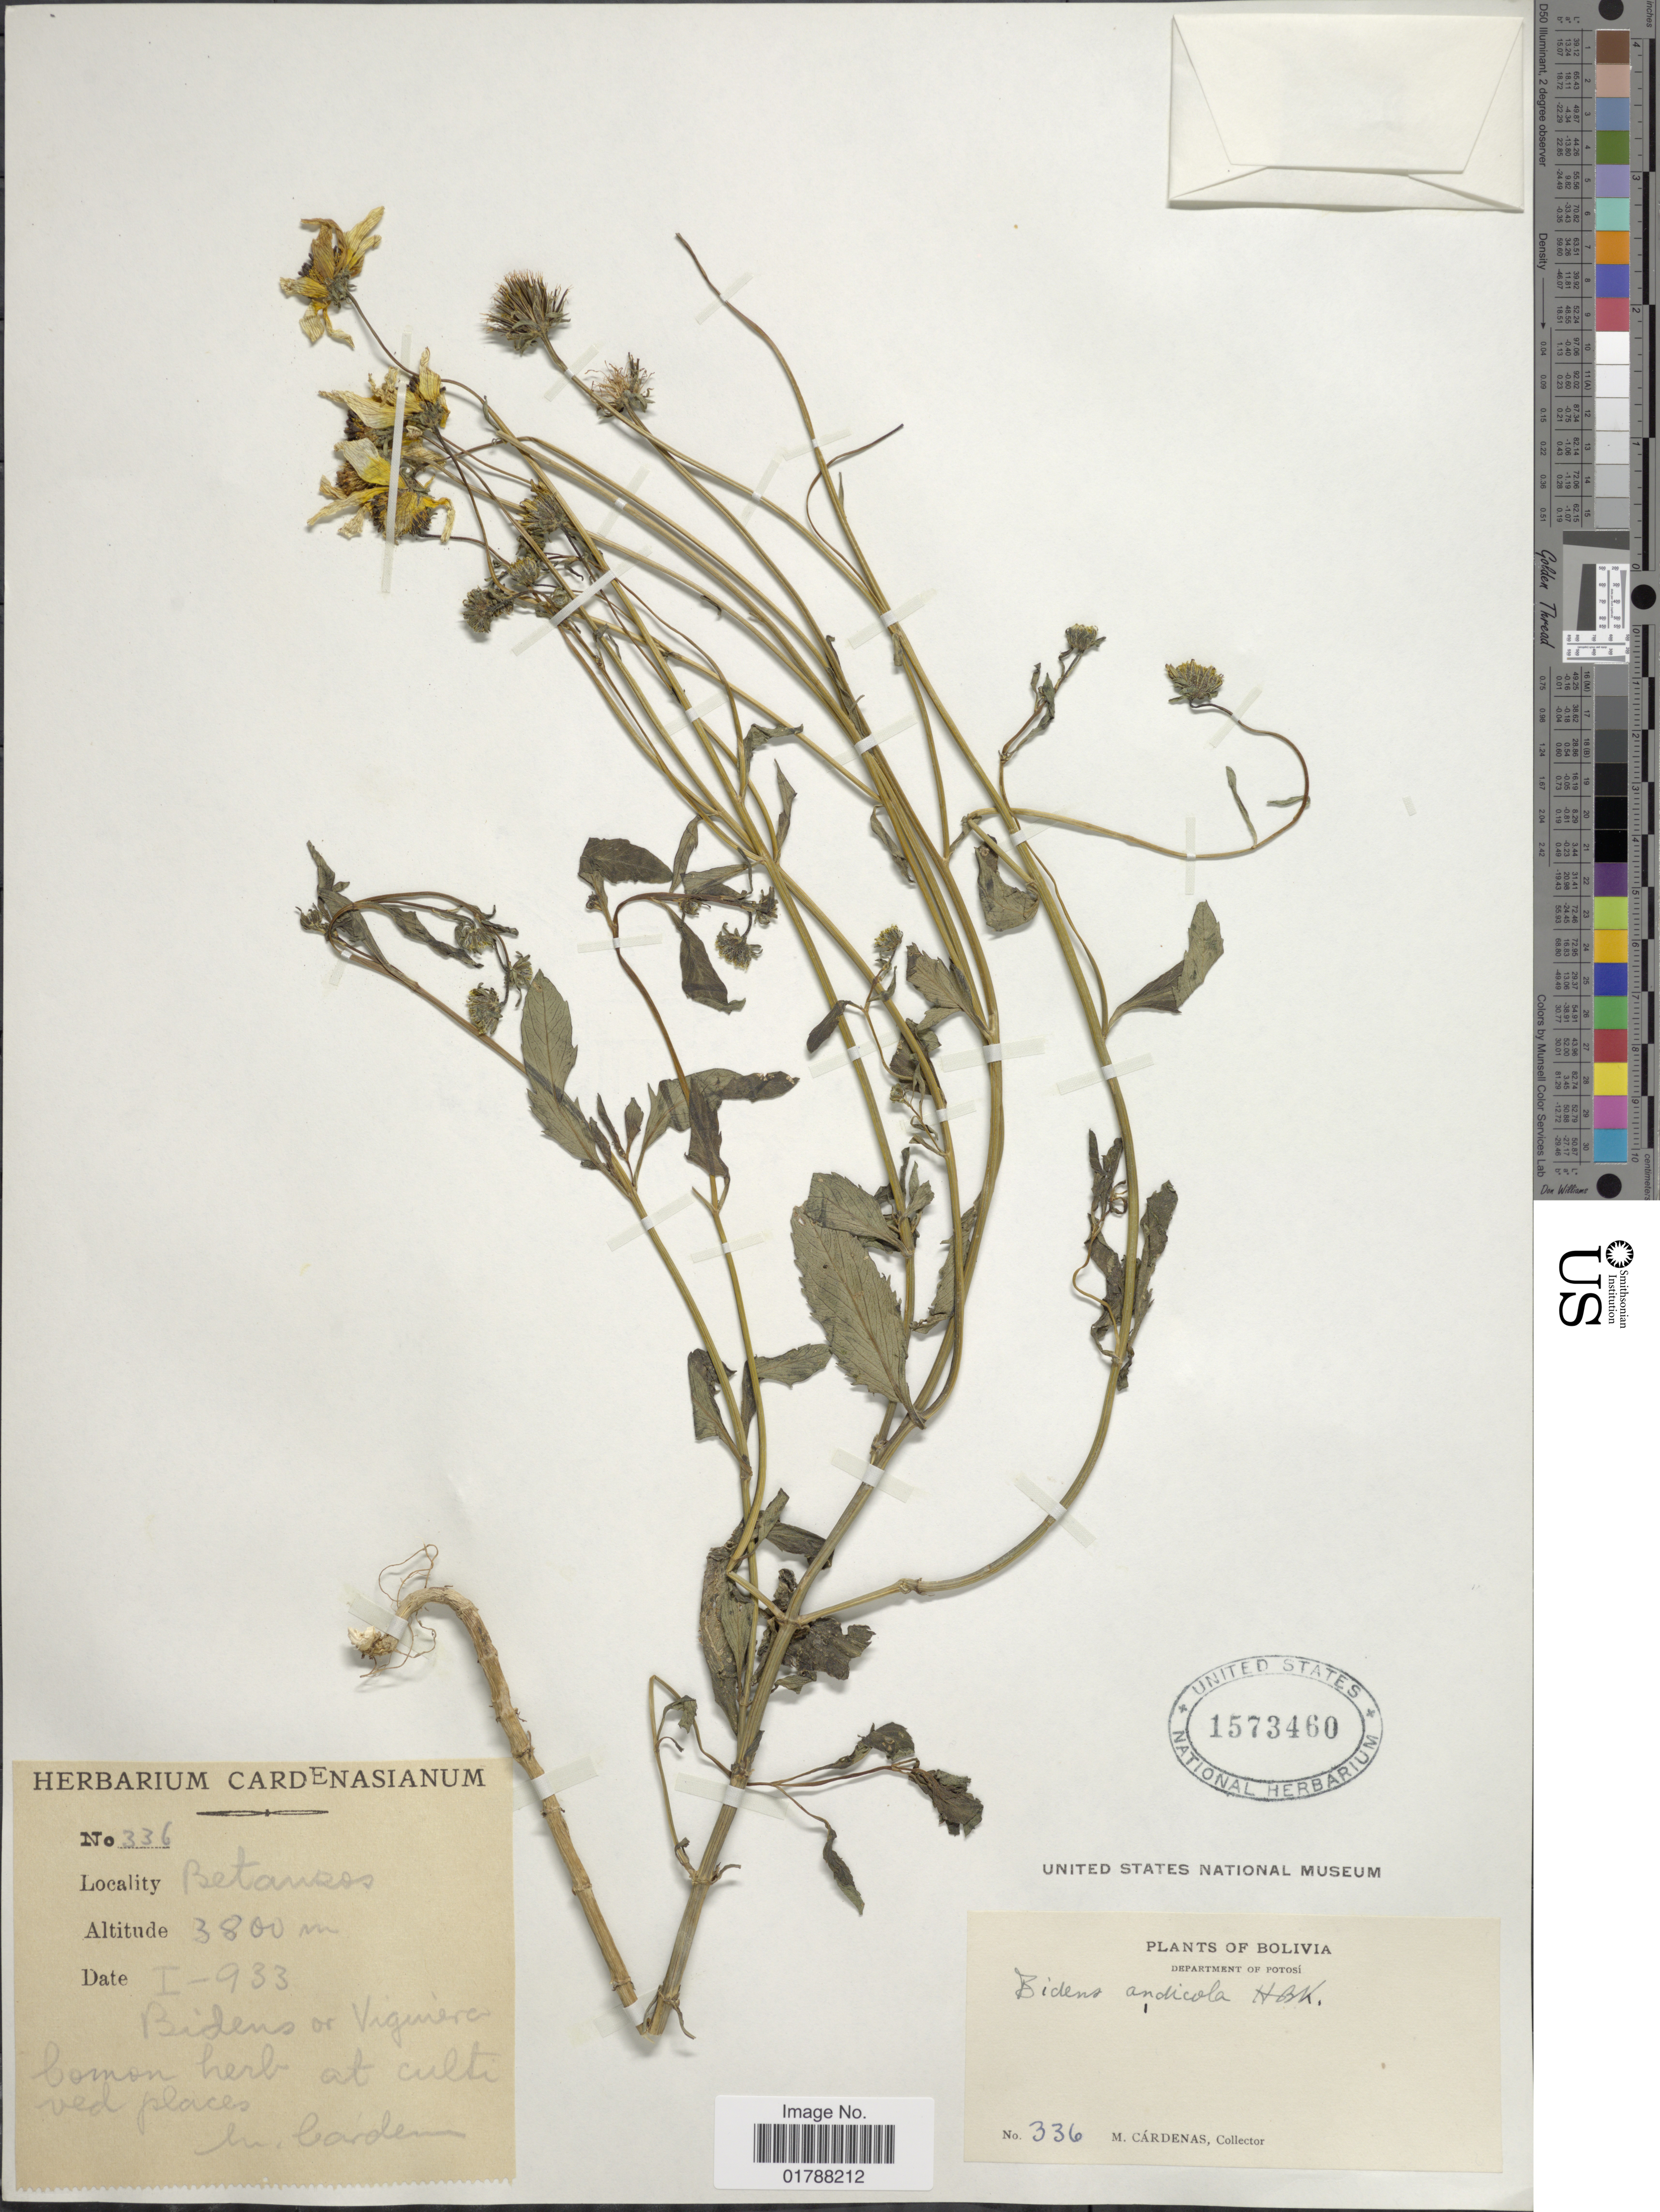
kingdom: Plantae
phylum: Tracheophyta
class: Magnoliopsida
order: Asterales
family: Asteraceae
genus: Bidens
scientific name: Bidens andicola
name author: Kunth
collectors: M. Cárdenas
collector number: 336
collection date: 1933-01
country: Bolivia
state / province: Potosi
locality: Betansos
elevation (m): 3800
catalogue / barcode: US 1573460